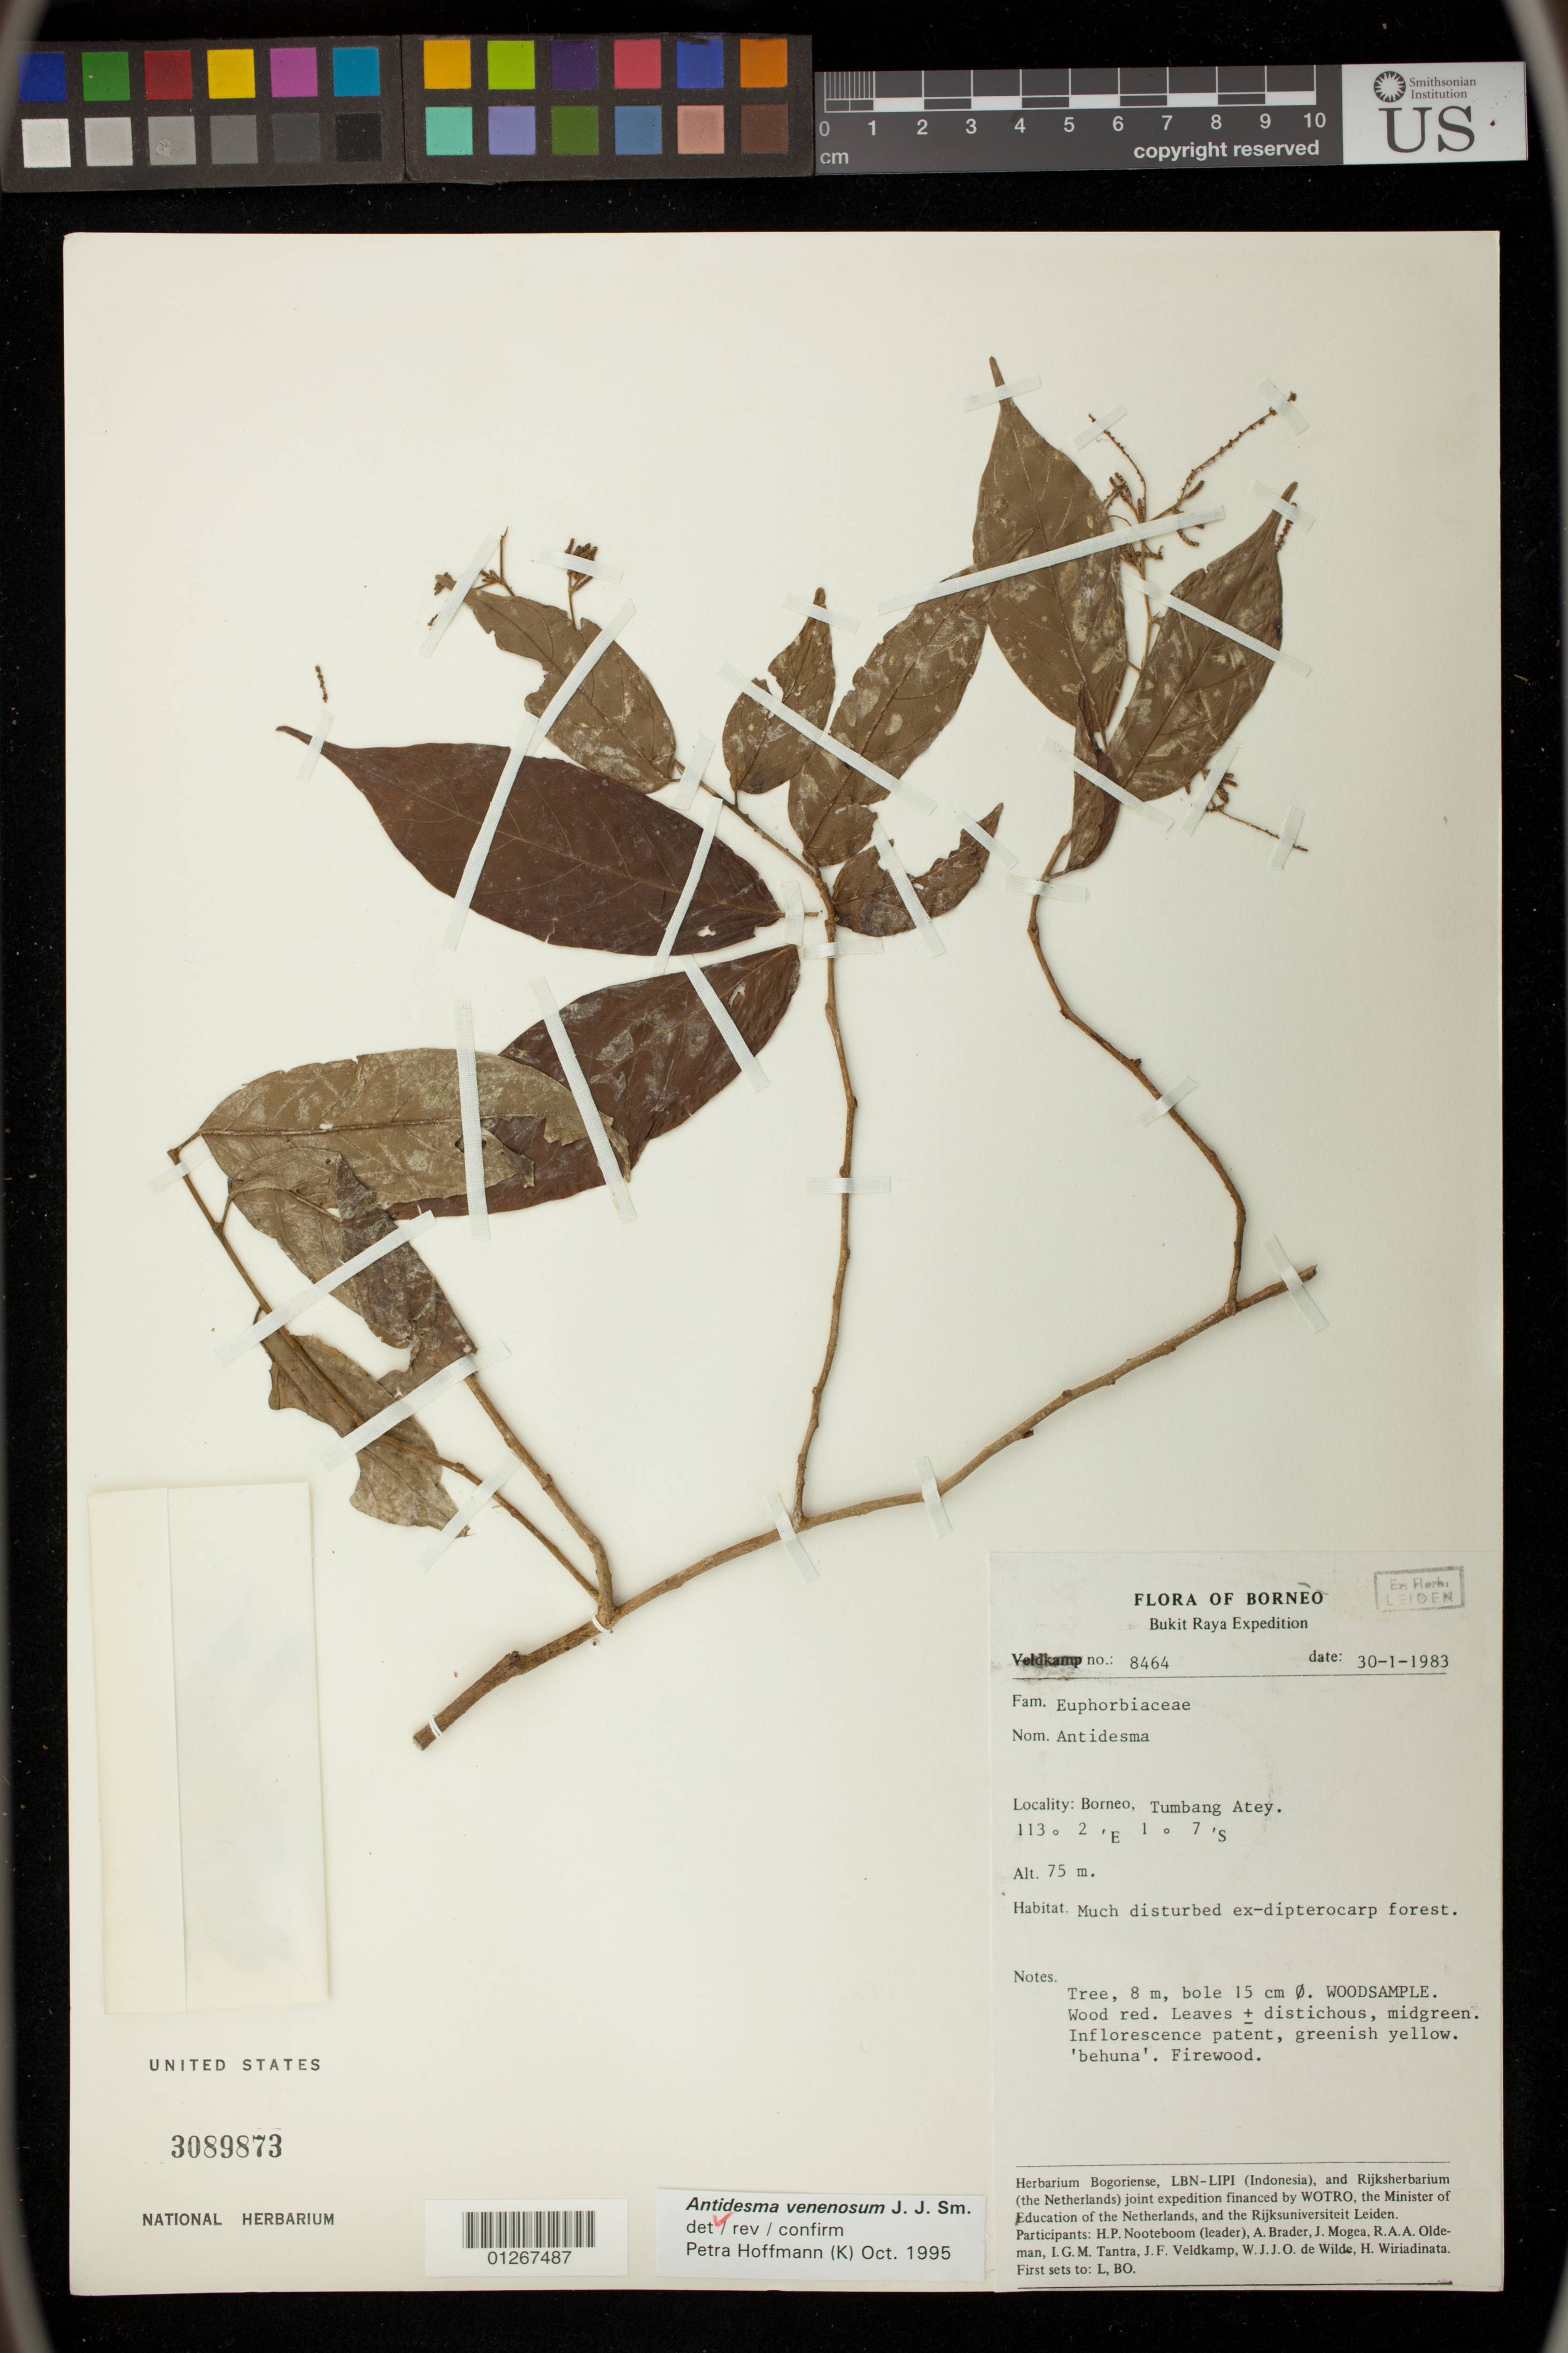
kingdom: Plantae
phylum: Tracheophyta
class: Magnoliopsida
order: Malpighiales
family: Phyllanthaceae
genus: Antidesma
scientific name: Antidesma venosum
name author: E. Mey. ex Tul.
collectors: -. Veldkamp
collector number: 8464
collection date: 1983-01-30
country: Indonesia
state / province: Kalimantan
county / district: Kalimantan Tengah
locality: Borneo, Tumbang Atey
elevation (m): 75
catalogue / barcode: US 3089873